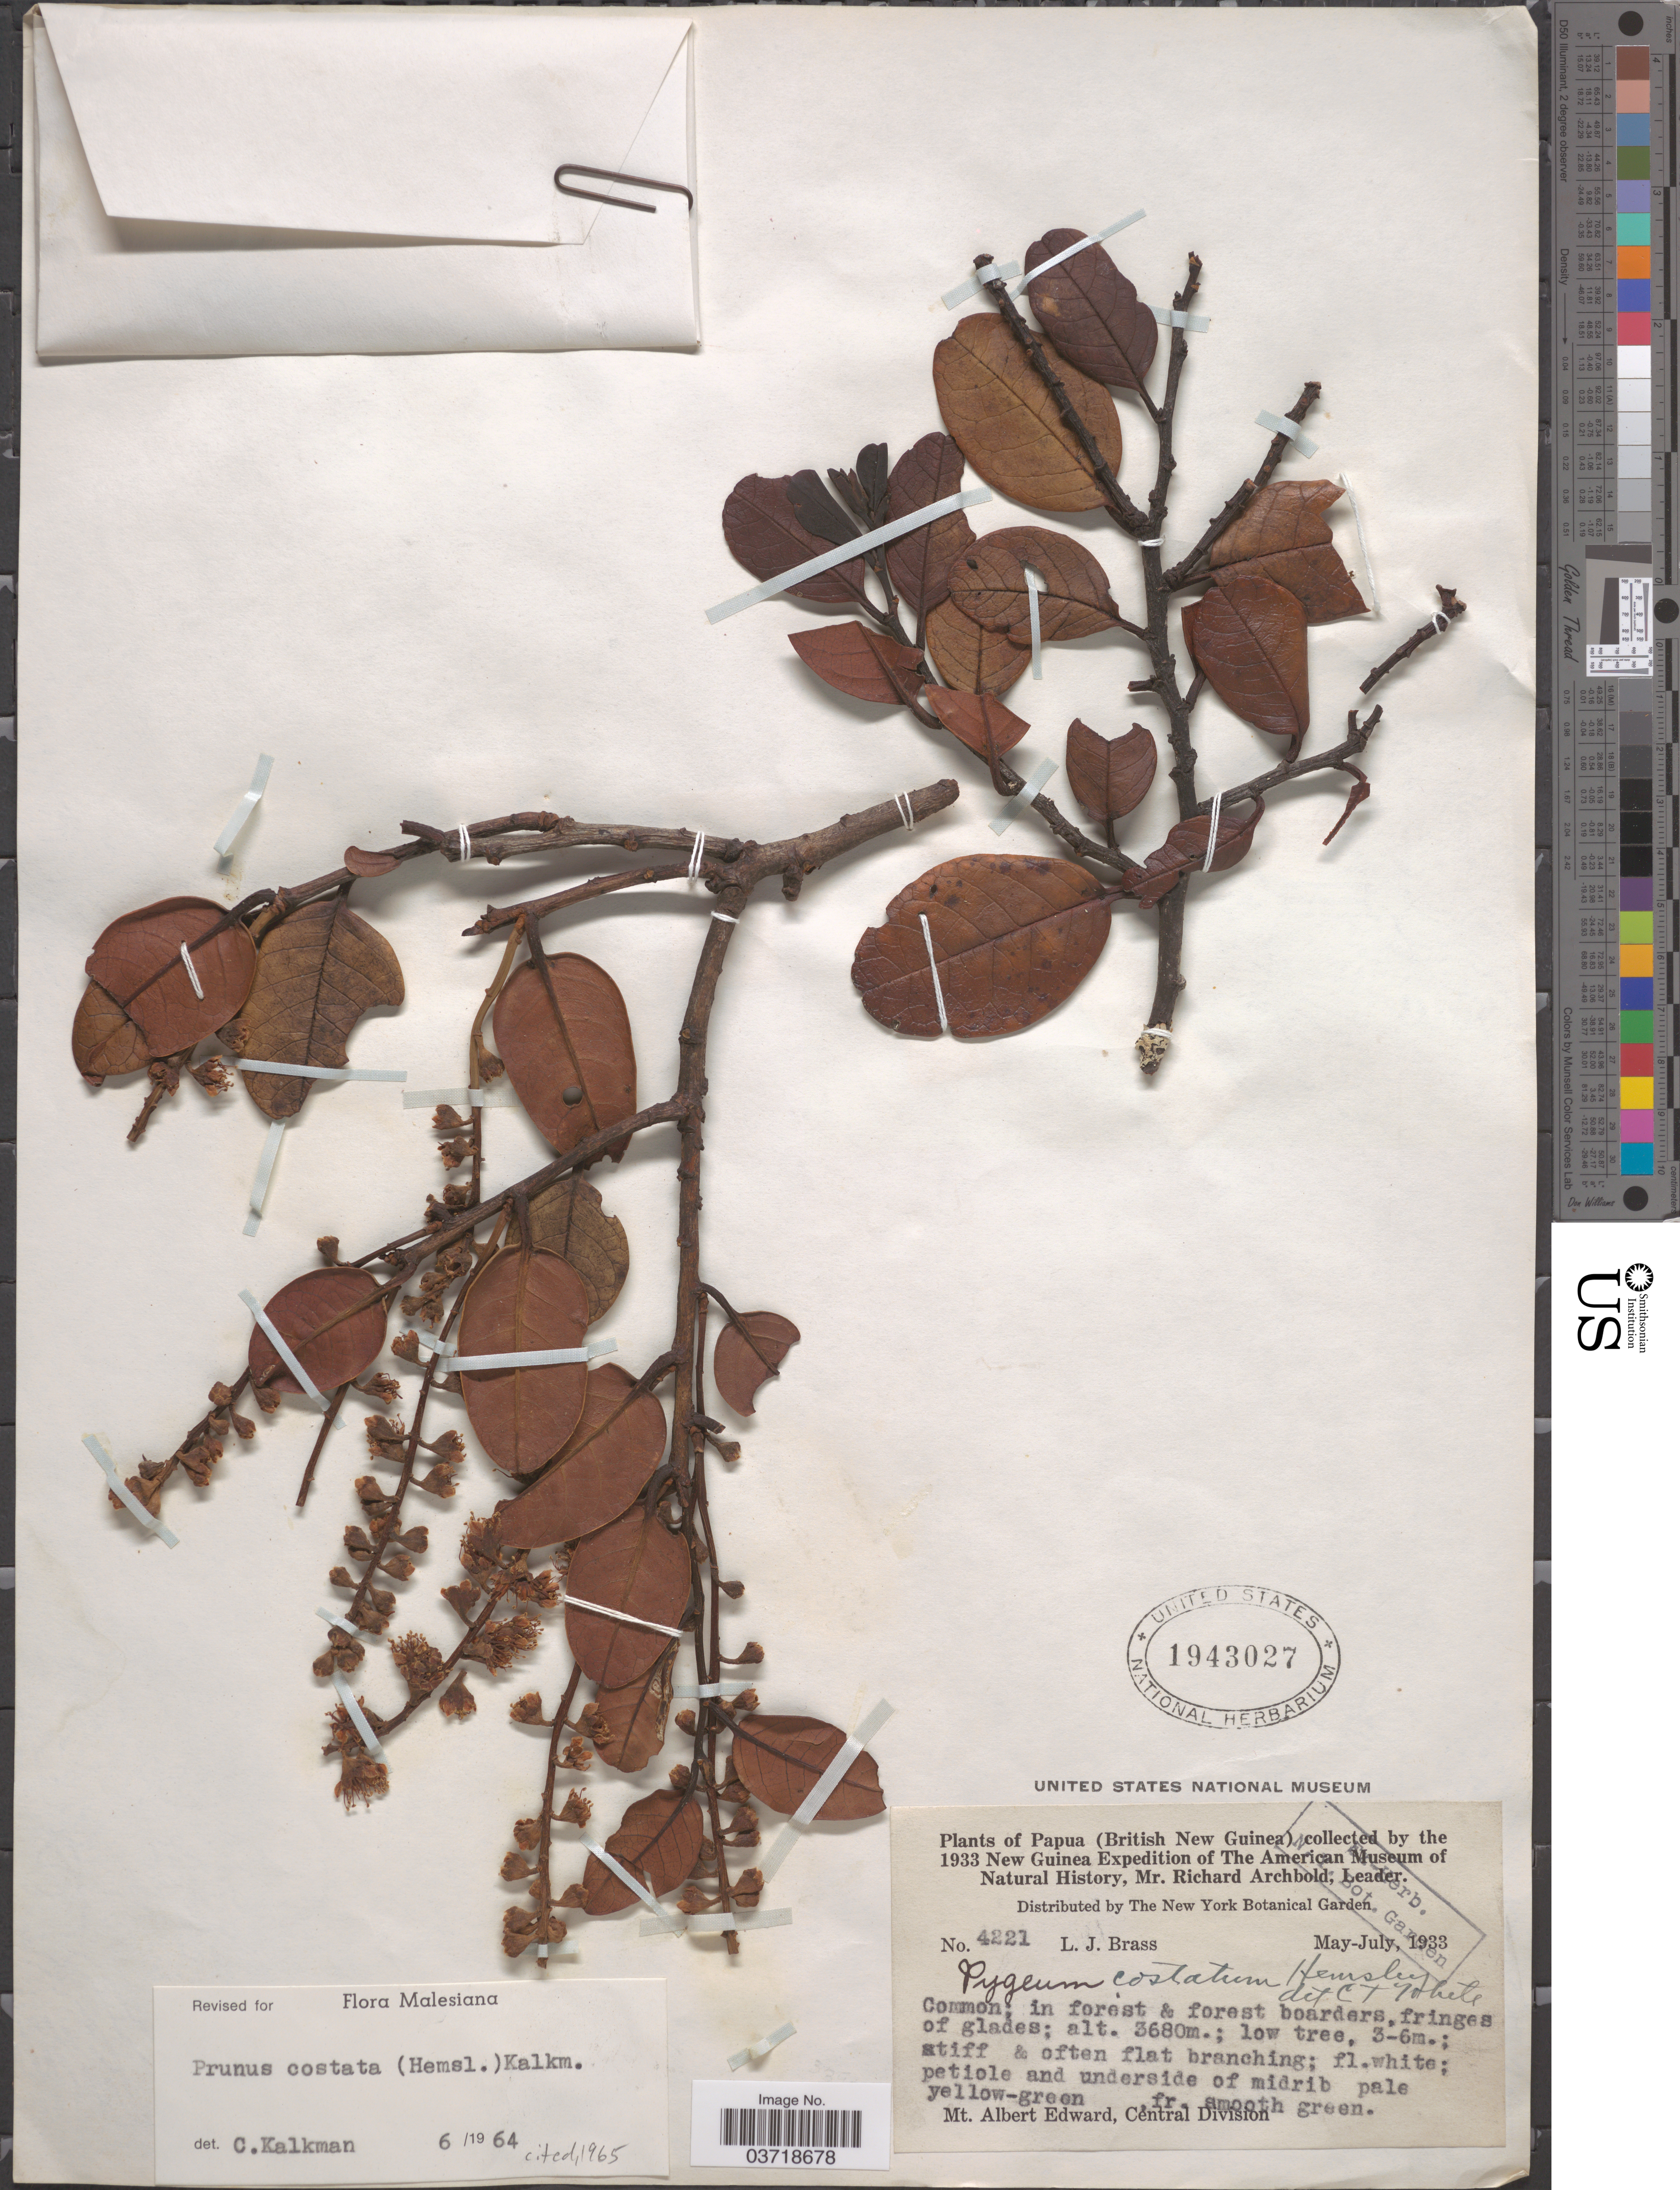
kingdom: Plantae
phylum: Tracheophyta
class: Magnoliopsida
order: Rosales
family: Rosaceae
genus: Prunus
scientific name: Prunus costata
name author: (Hemsl.) Kalkman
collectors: L. J. Brass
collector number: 4221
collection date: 1933-05/1933-07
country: Papua New Guinea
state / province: Central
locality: Papua (British New Guinea). Mt. Albert Edward, Central Division.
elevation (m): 3680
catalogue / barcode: US 1943027